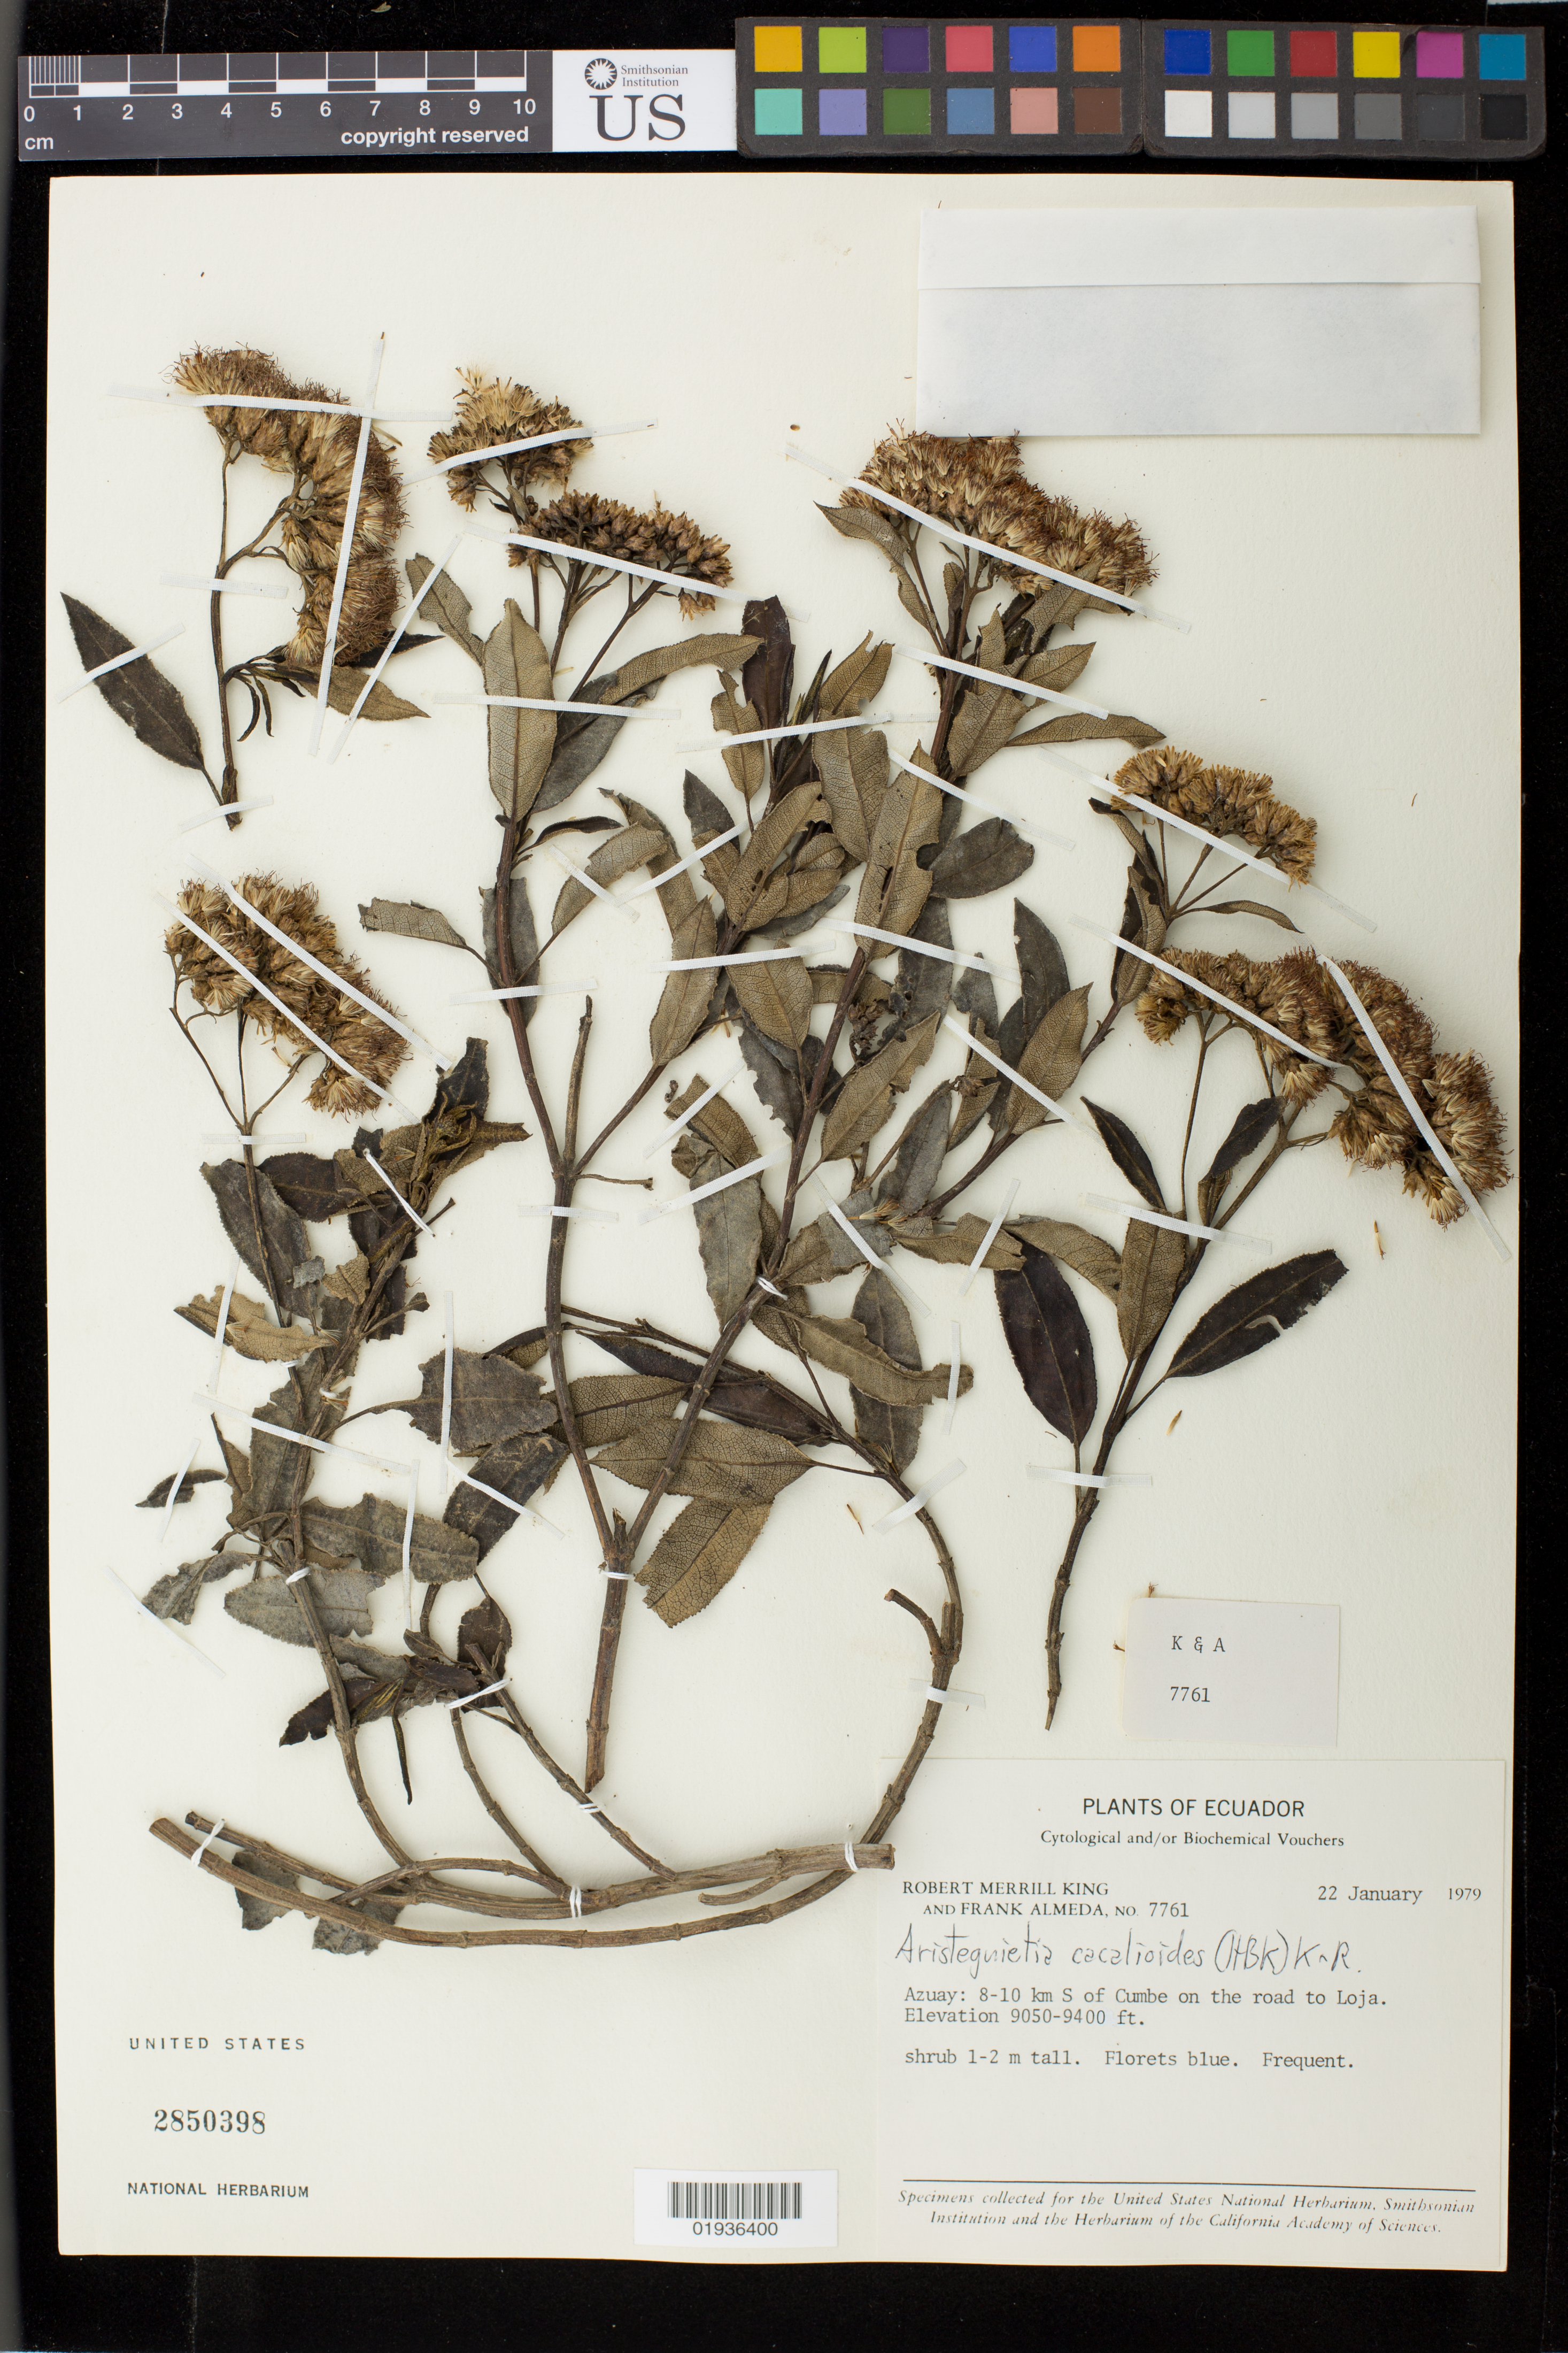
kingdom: Plantae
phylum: Tracheophyta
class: Magnoliopsida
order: Asterales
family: Asteraceae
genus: Aristeguietia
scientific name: Aristeguietia cacalioides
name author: (Kunth) R.M. King & H. Rob.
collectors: R. M. King & F. Almeda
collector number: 7761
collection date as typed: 22 Jan 1979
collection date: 1979-01-22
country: Ecuador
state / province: Azuay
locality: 8-10 km S of Cumbe on the road to Loja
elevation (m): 2758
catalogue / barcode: US 2850398